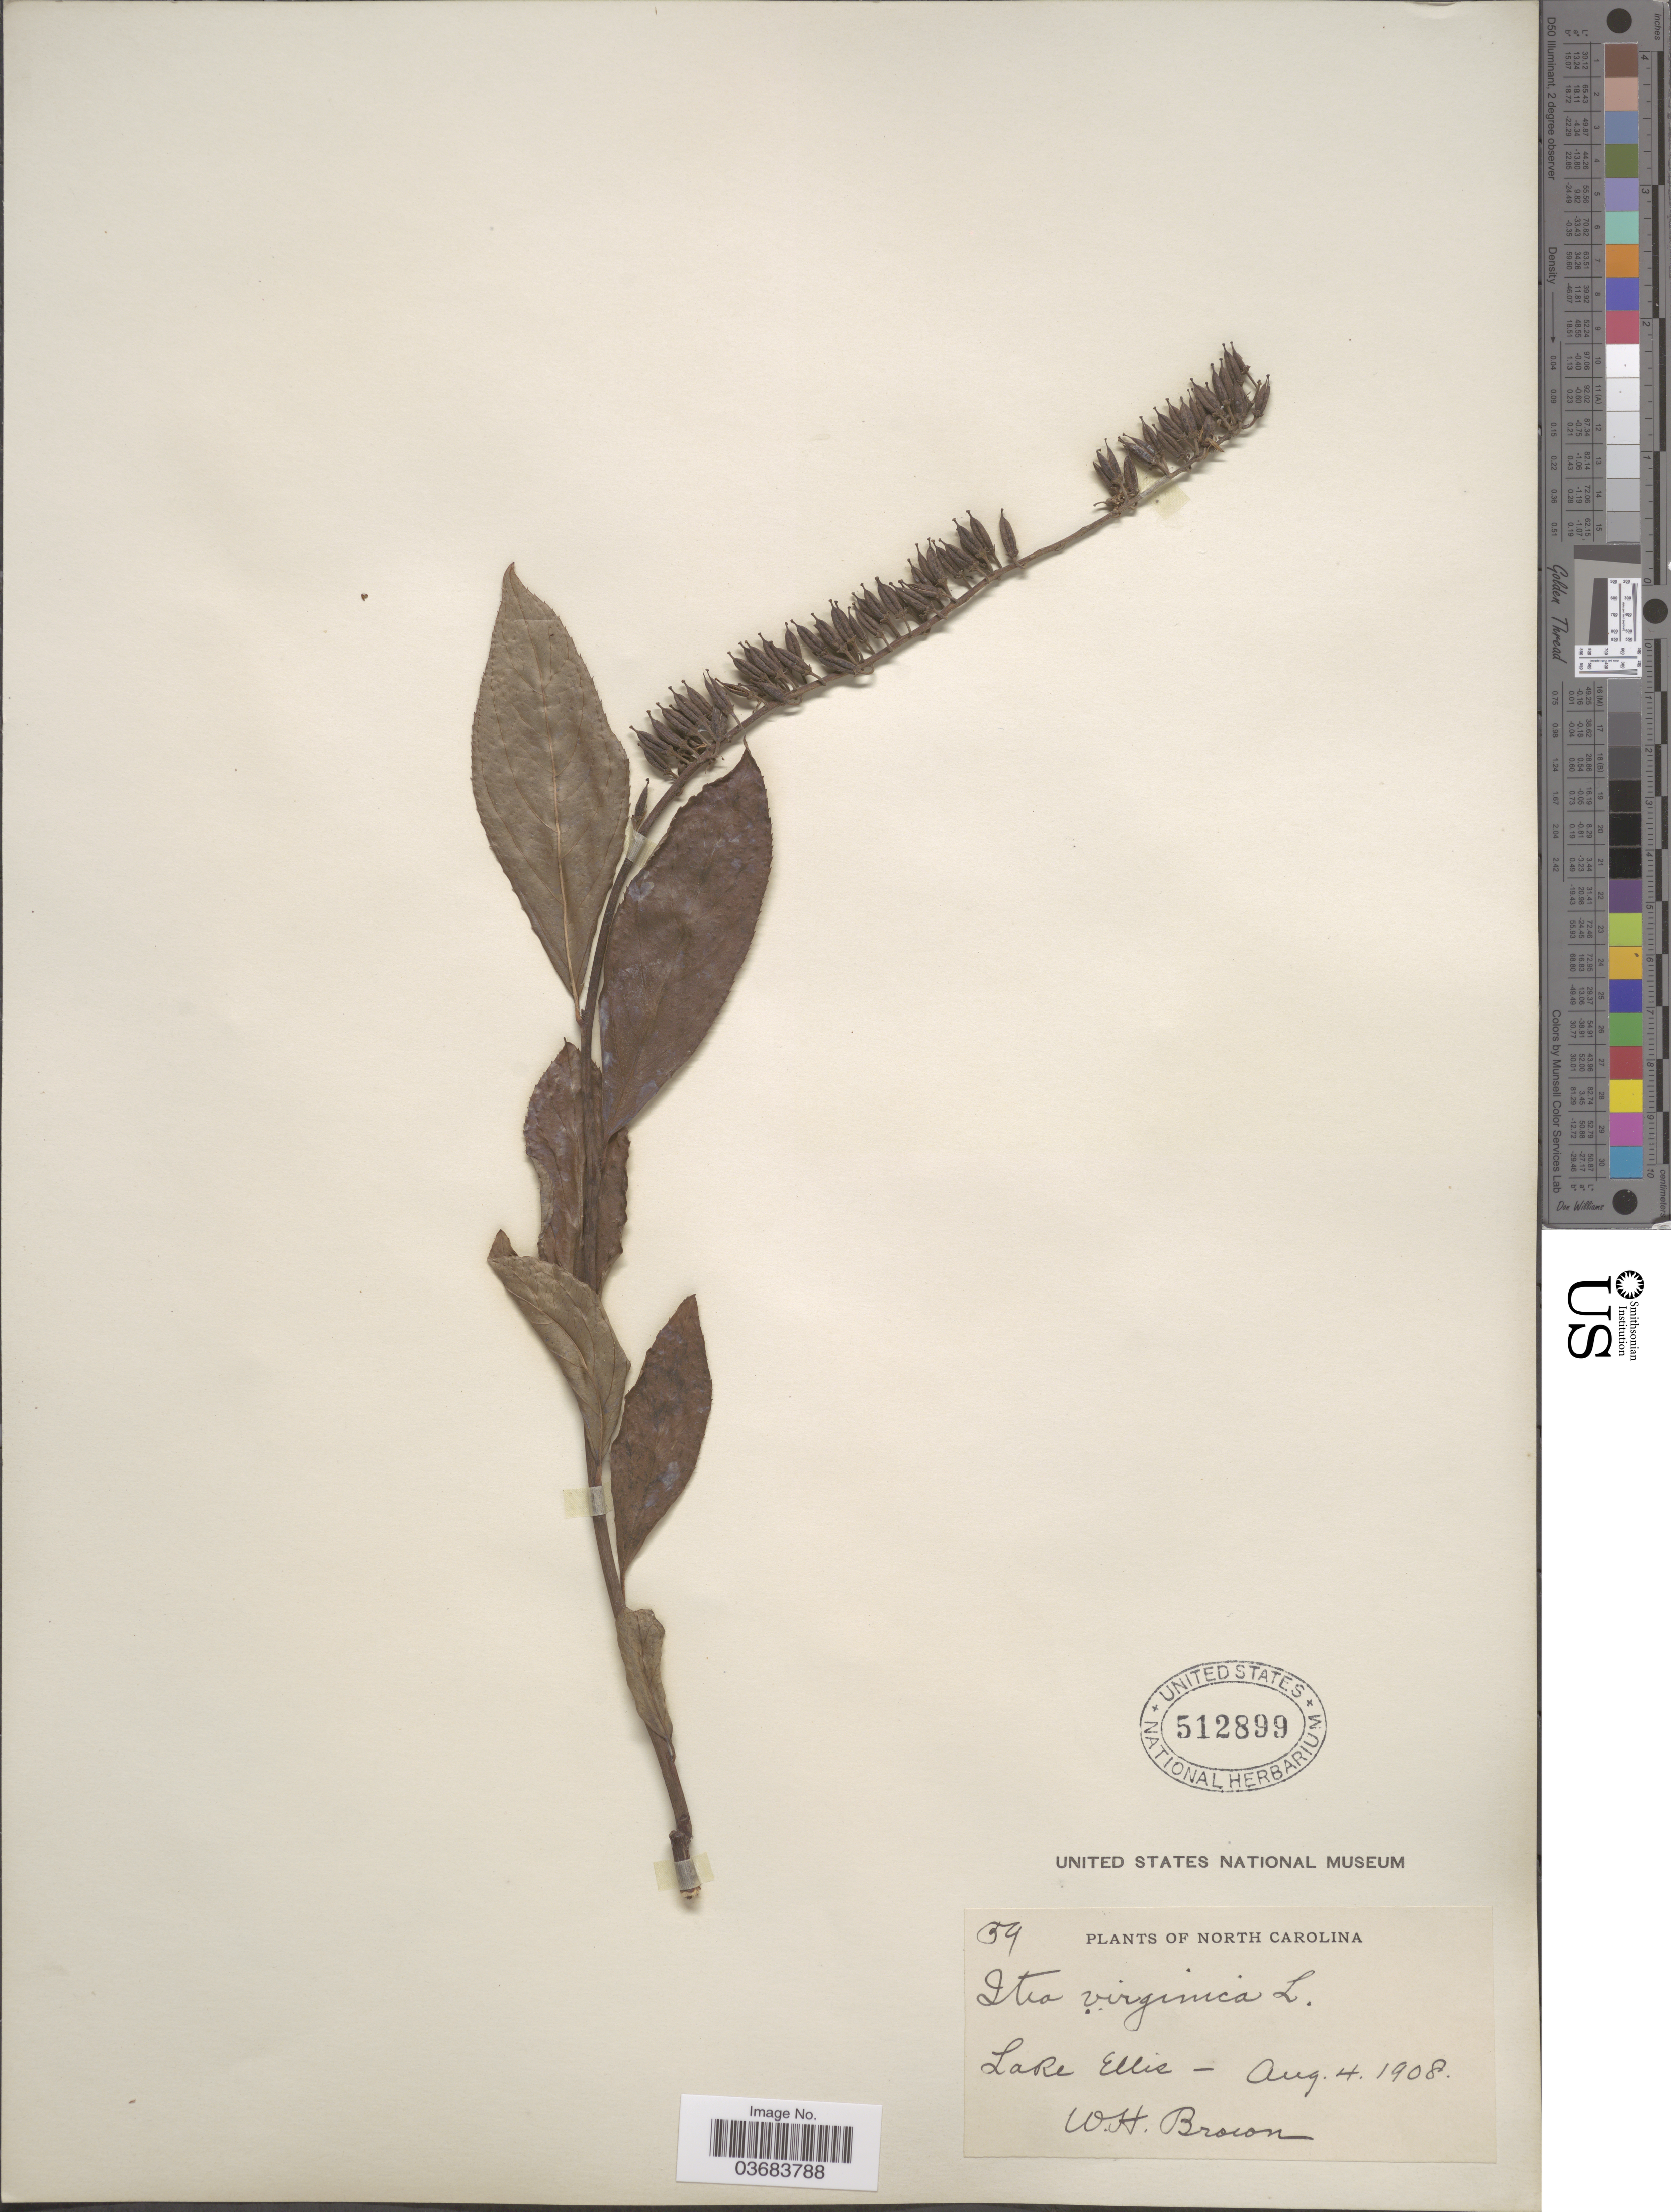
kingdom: Plantae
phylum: Tracheophyta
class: Magnoliopsida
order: Saxifragales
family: Iteaceae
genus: Itea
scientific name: Itea virginica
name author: L.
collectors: W. H. Brown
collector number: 59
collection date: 1908-08-04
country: United States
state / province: North Carolina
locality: Lake Ellis.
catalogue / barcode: US 512899